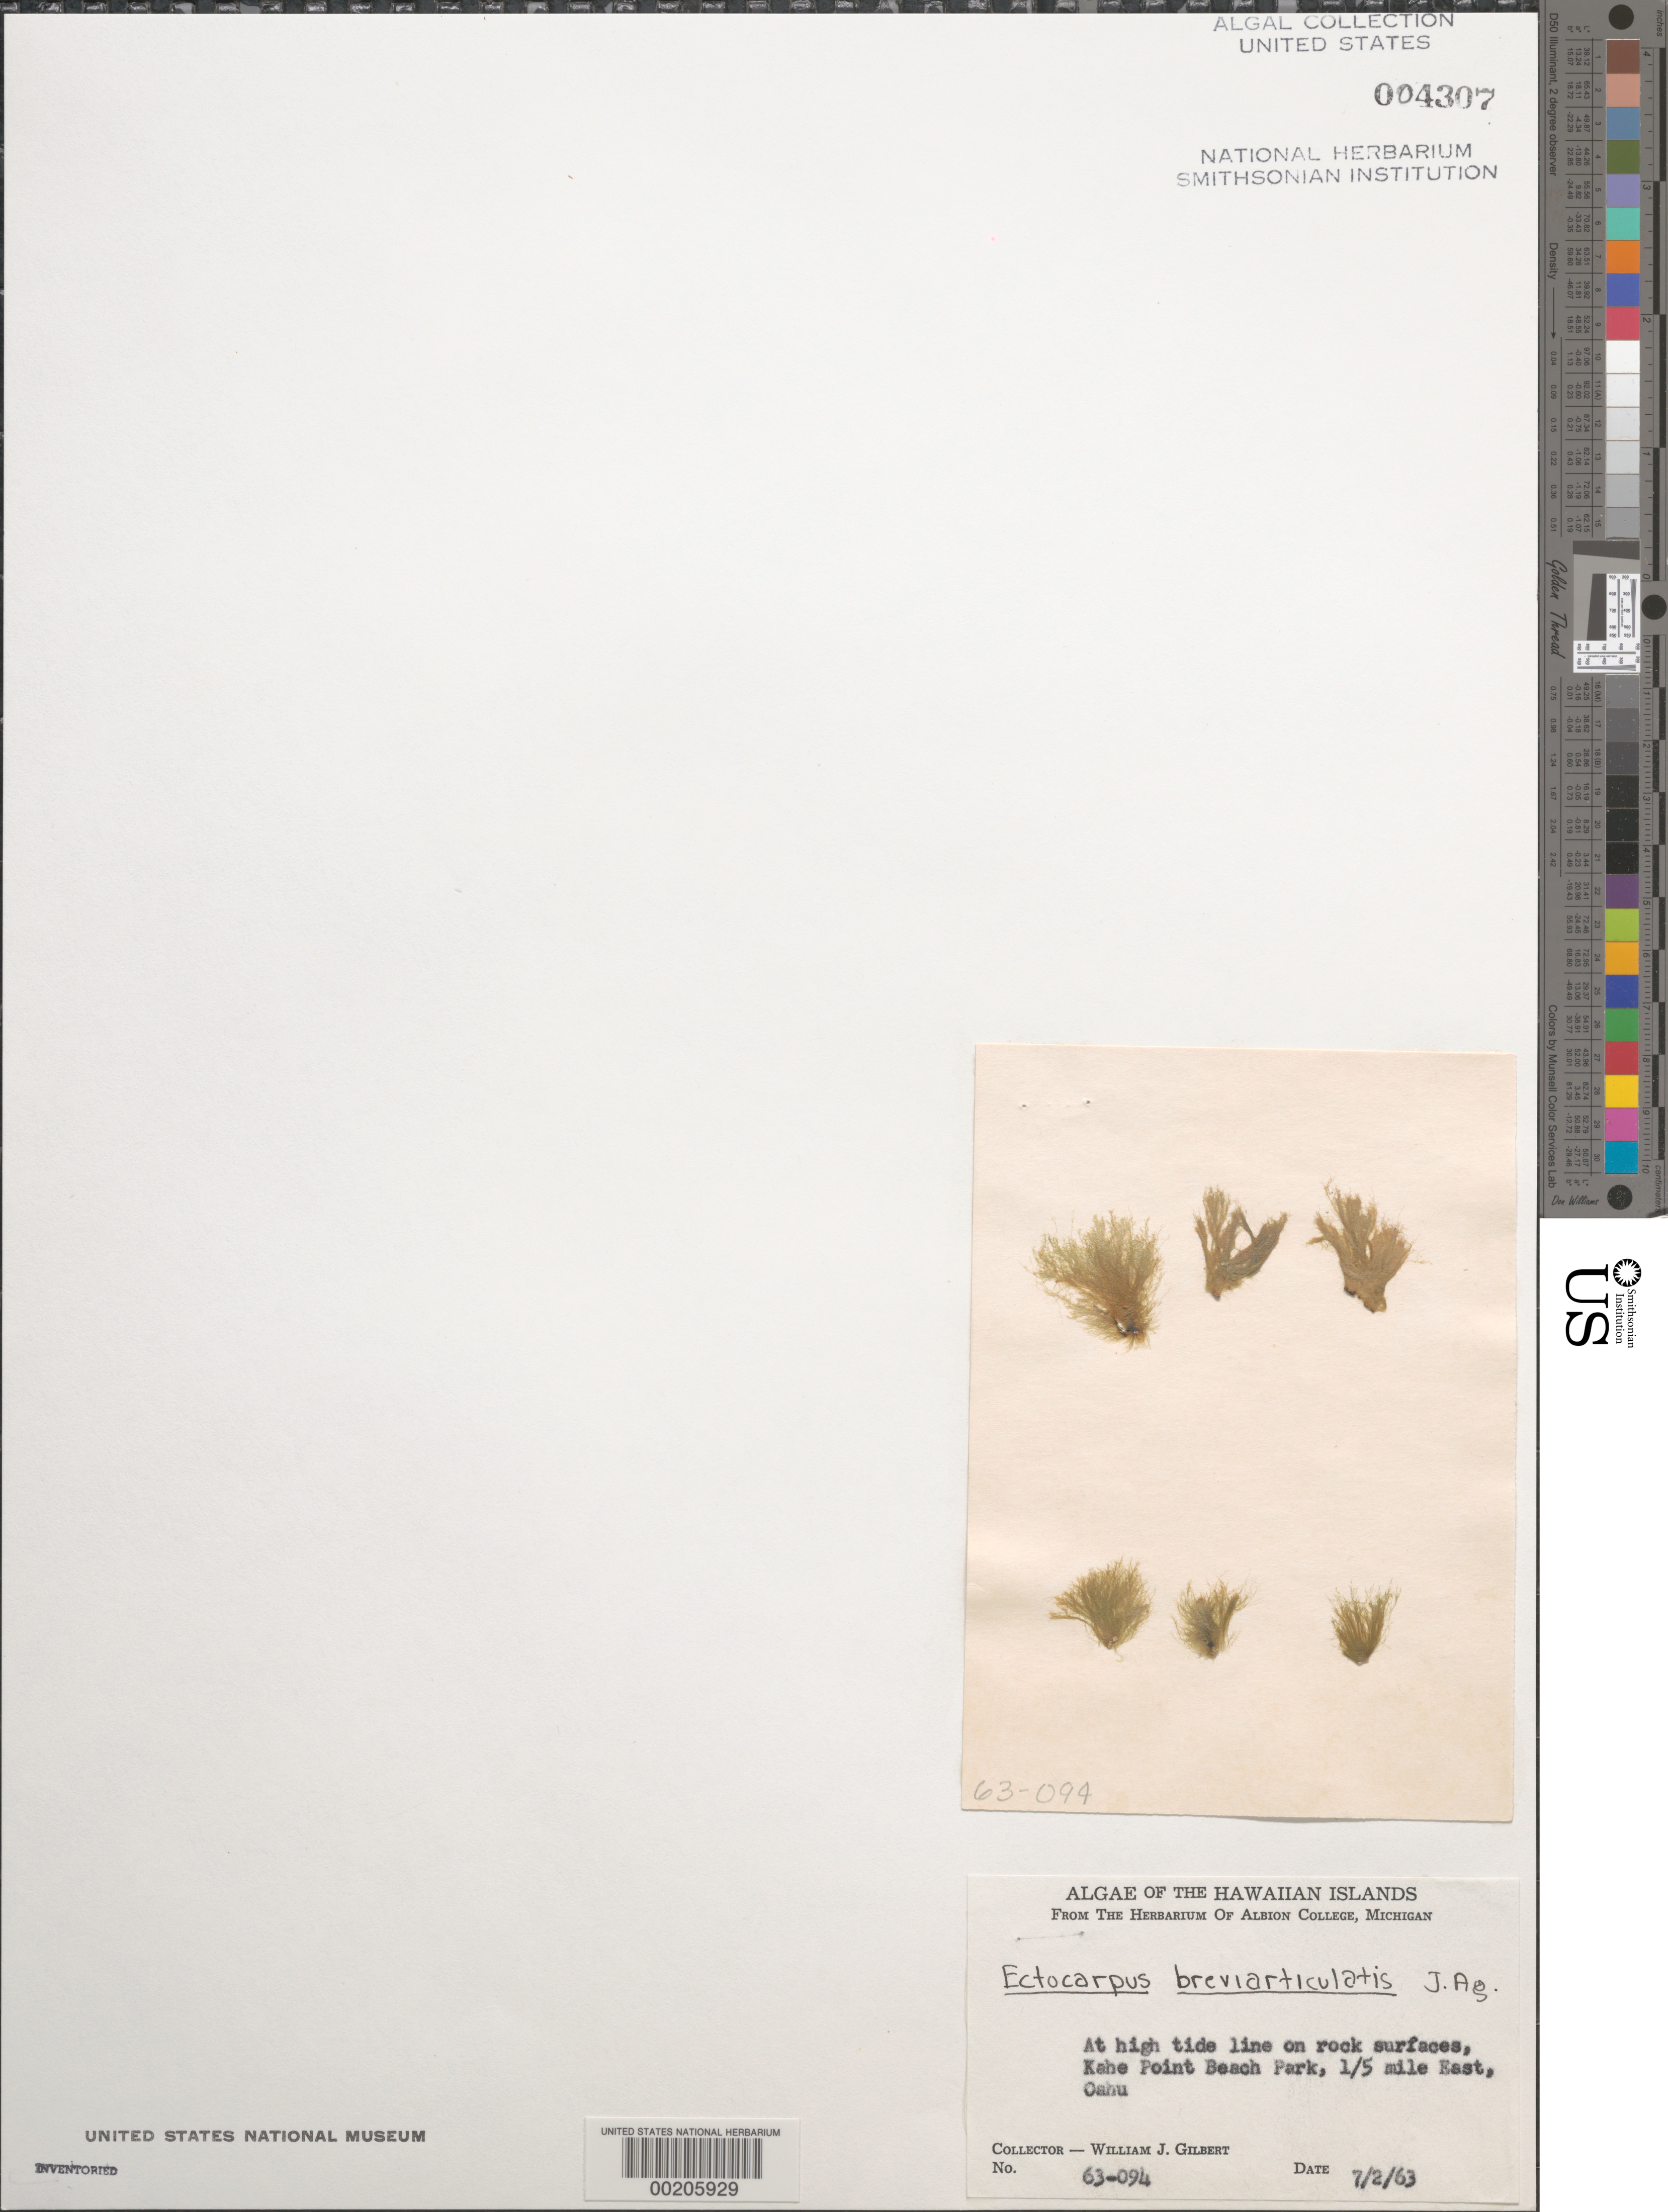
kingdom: Chromista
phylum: Ochrophyta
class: Phaeophyceae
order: Scytothamnales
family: Asteronemataceae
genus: Asteronema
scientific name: Asteronema breviarticulatum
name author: (J. Agardh) Ouriques & Bouzon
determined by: Algae name updating Project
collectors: W. J. Gilbert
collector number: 63-094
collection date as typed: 02 Jul 1963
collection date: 1963-07-02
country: United States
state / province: Hawaii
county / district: Honolulu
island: Oahu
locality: Kahe Point Beach Park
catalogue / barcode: US 4307